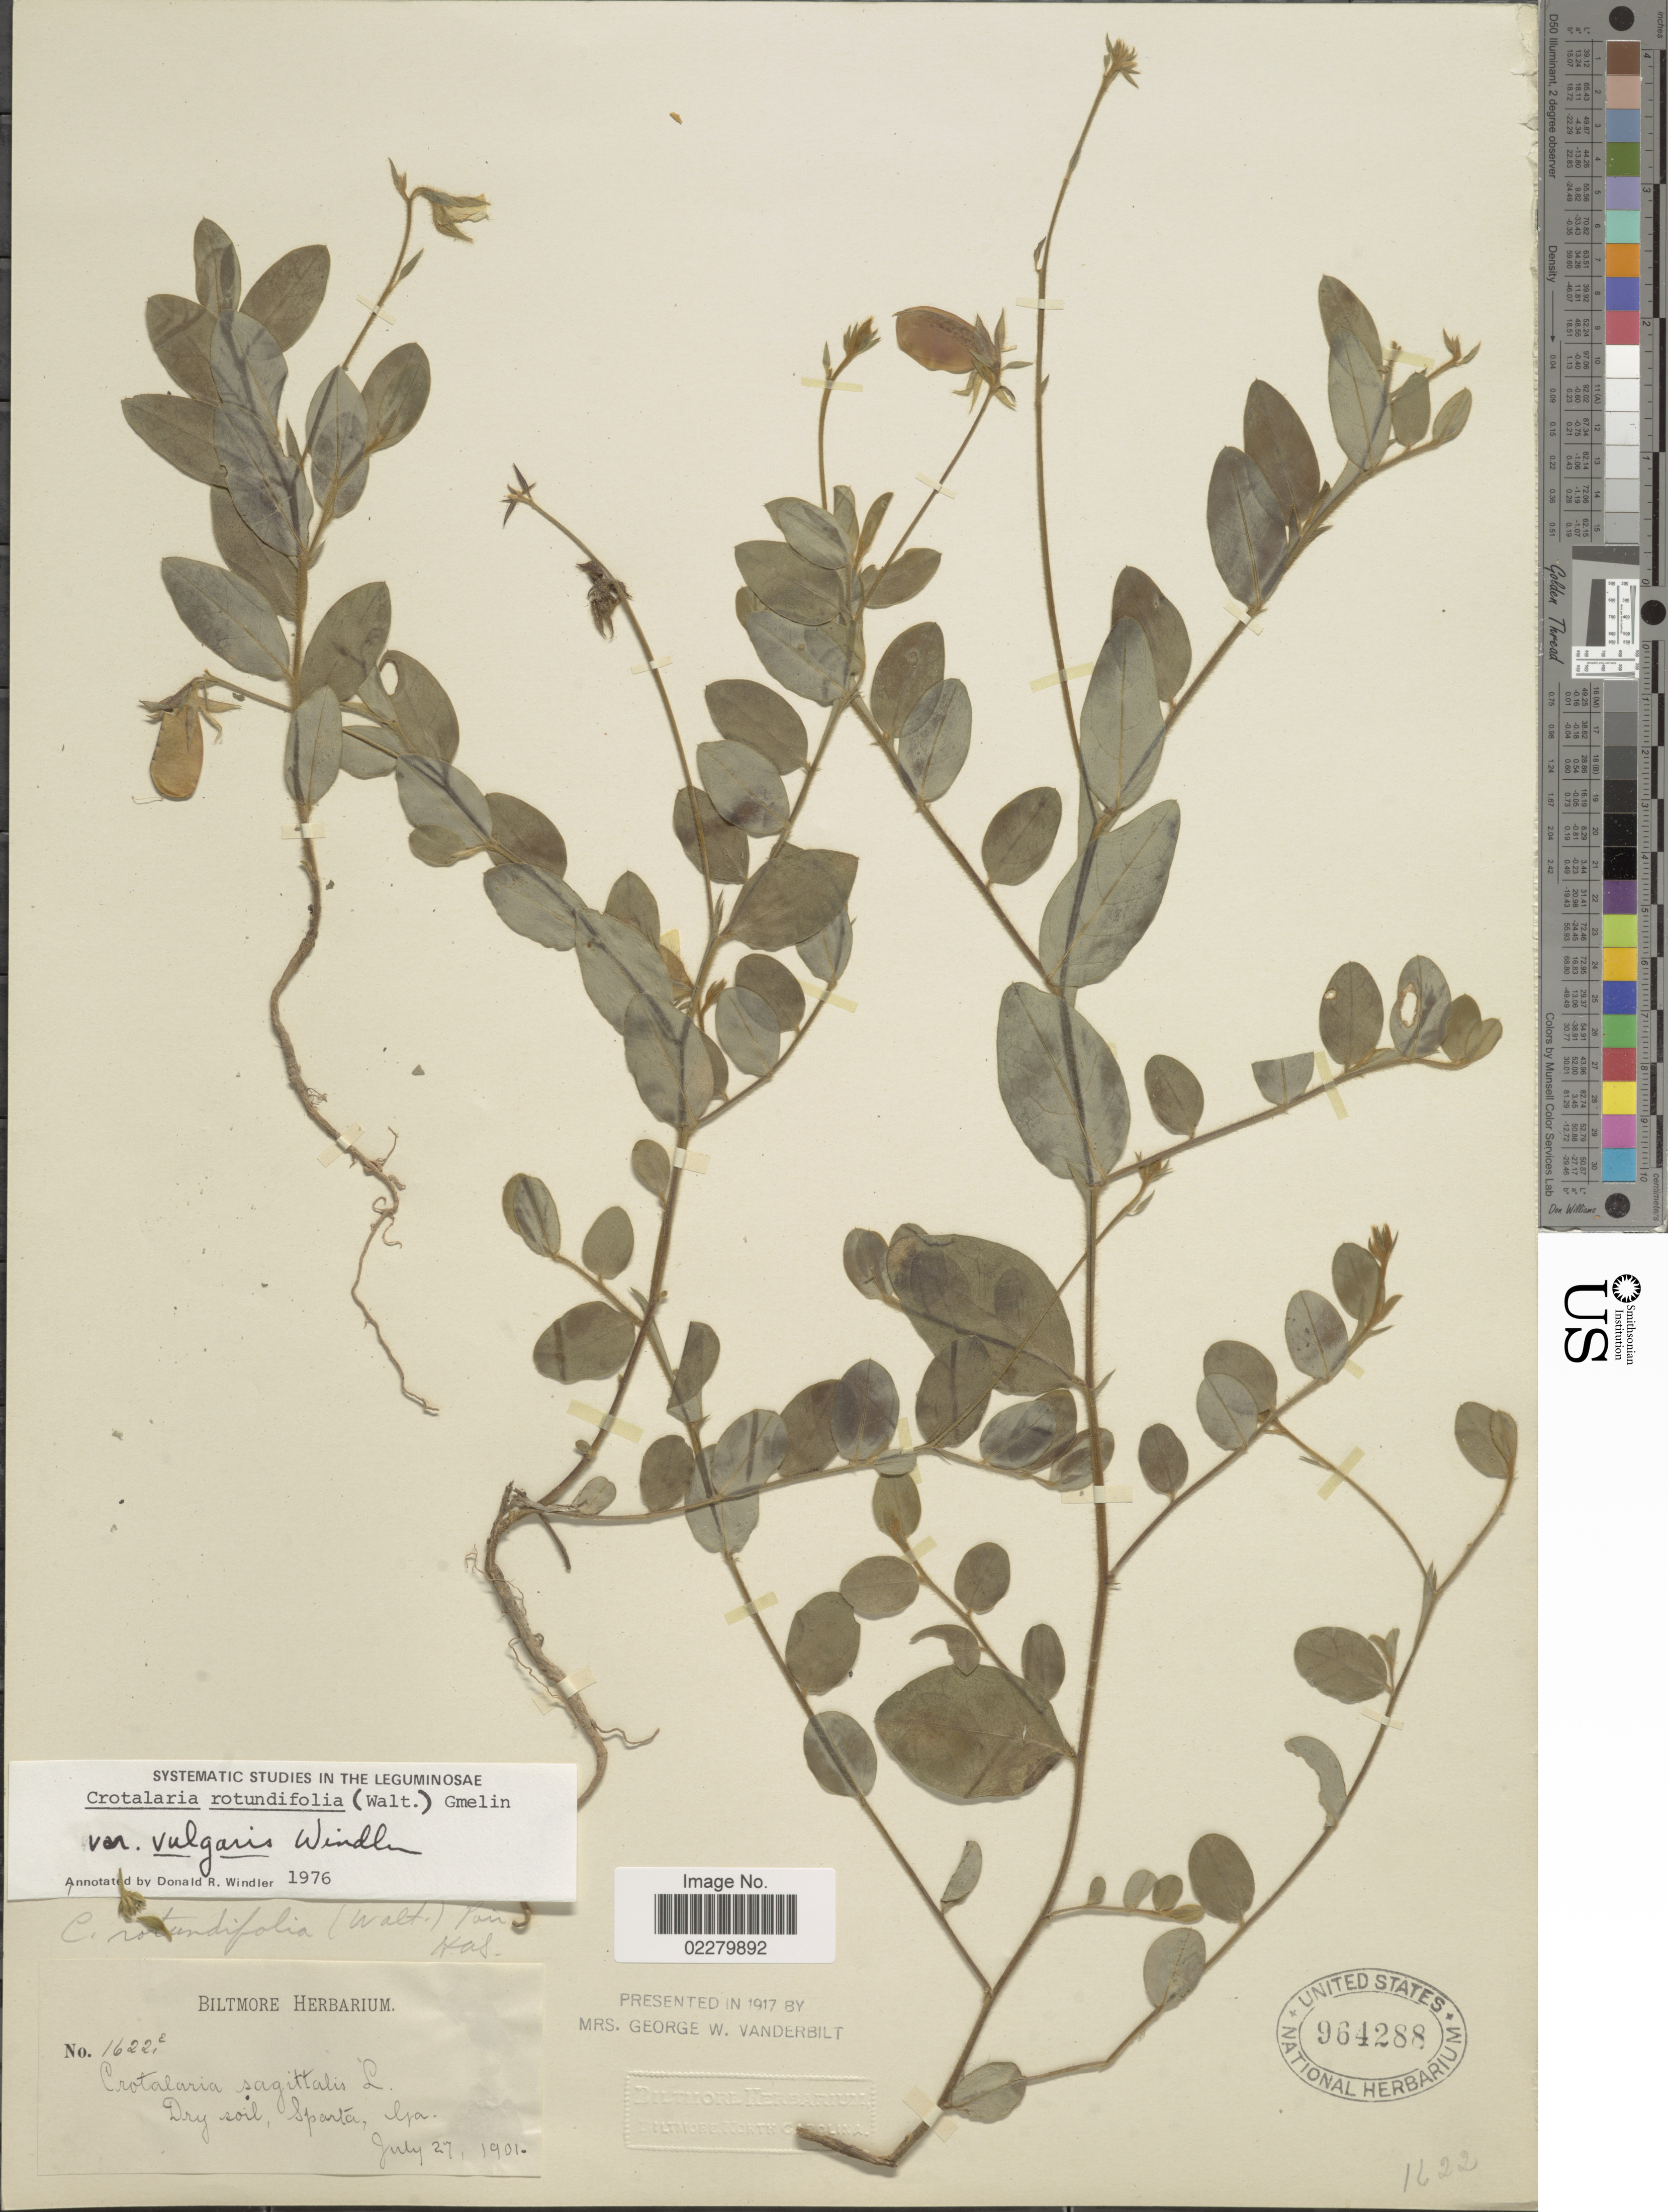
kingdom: Plantae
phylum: Tracheophyta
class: Magnoliopsida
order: Fabales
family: Fabaceae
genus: Crotalaria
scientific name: Crotalaria rotundifolia var. vulgaris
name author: Windler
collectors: ex herb. Biltmore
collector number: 1622e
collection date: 1901-07-27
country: United States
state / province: Georgia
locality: Dry soil, Sparta, Ga.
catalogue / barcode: US 964288